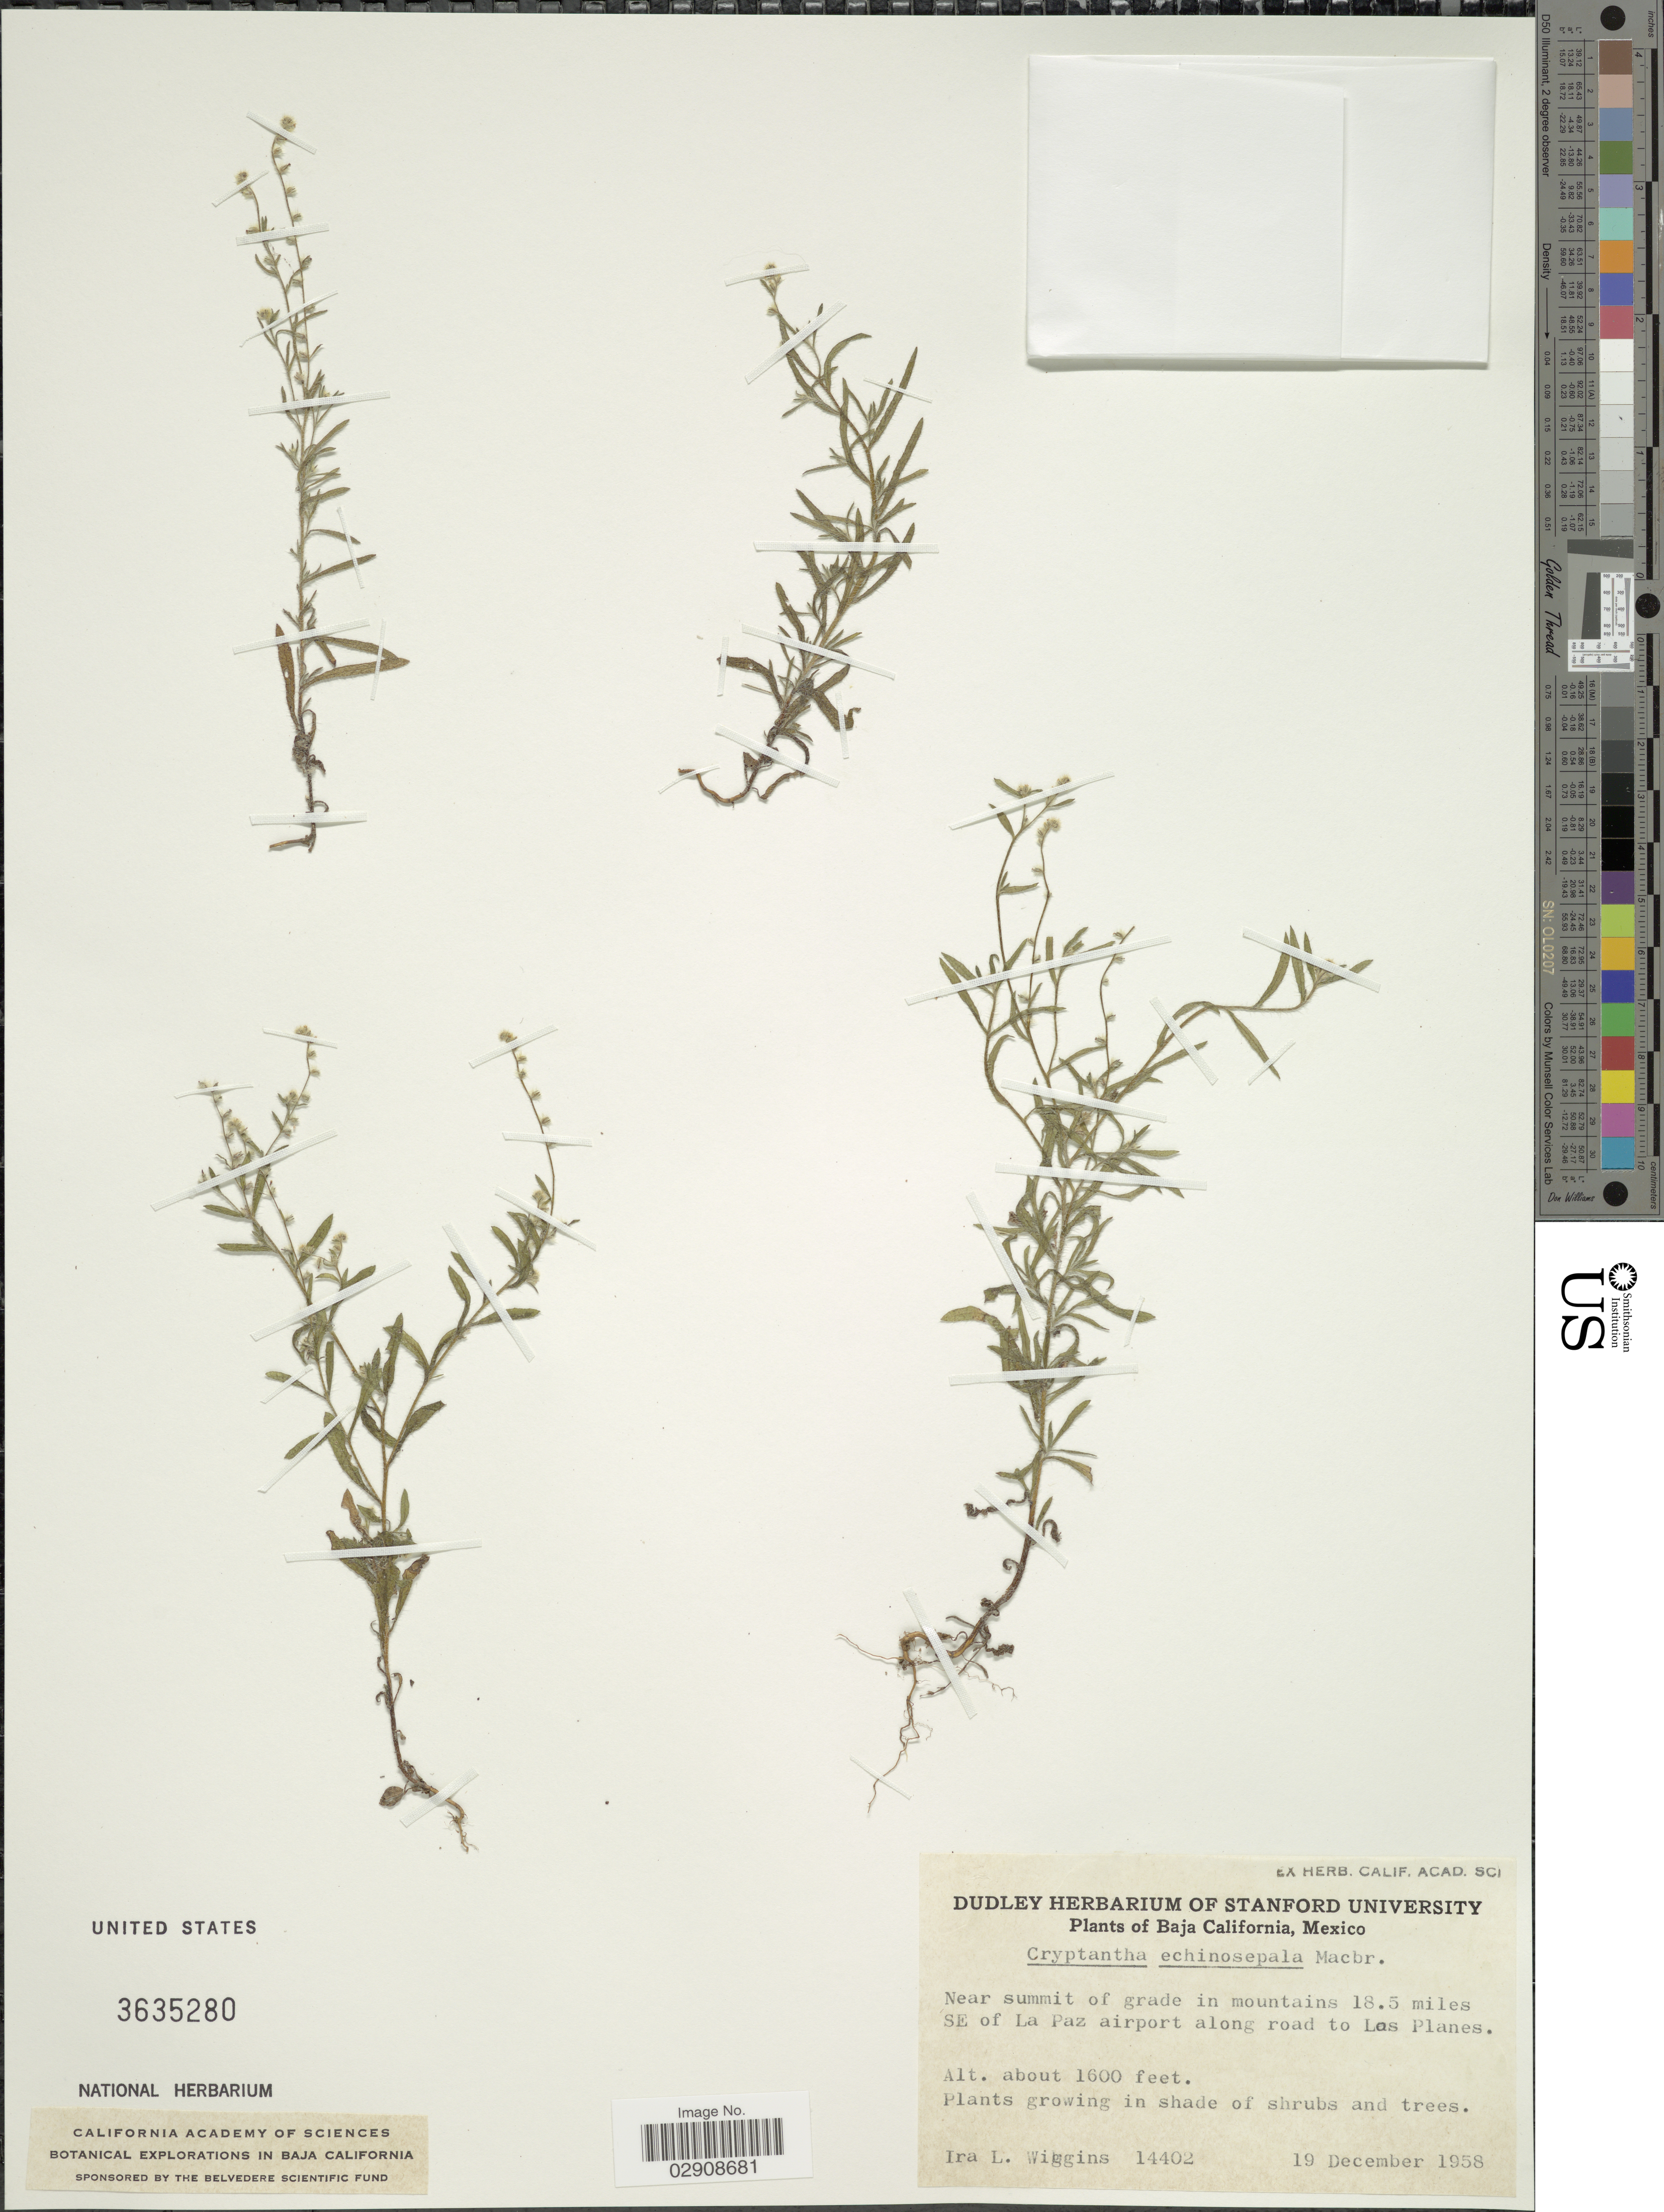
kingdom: Plantae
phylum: Tracheophyta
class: Magnoliopsida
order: Boraginales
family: Boraginaceae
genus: Cryptantha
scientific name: Cryptantha echinosepala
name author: J.F. Macbr.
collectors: I. L. Wiggins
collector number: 14402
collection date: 1958-12-19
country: Mexico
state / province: Baja California Sur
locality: Near summit of grade in mountains 18.5 miles SE of La Paz airport along road to Los Planes.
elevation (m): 488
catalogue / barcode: US 3635280